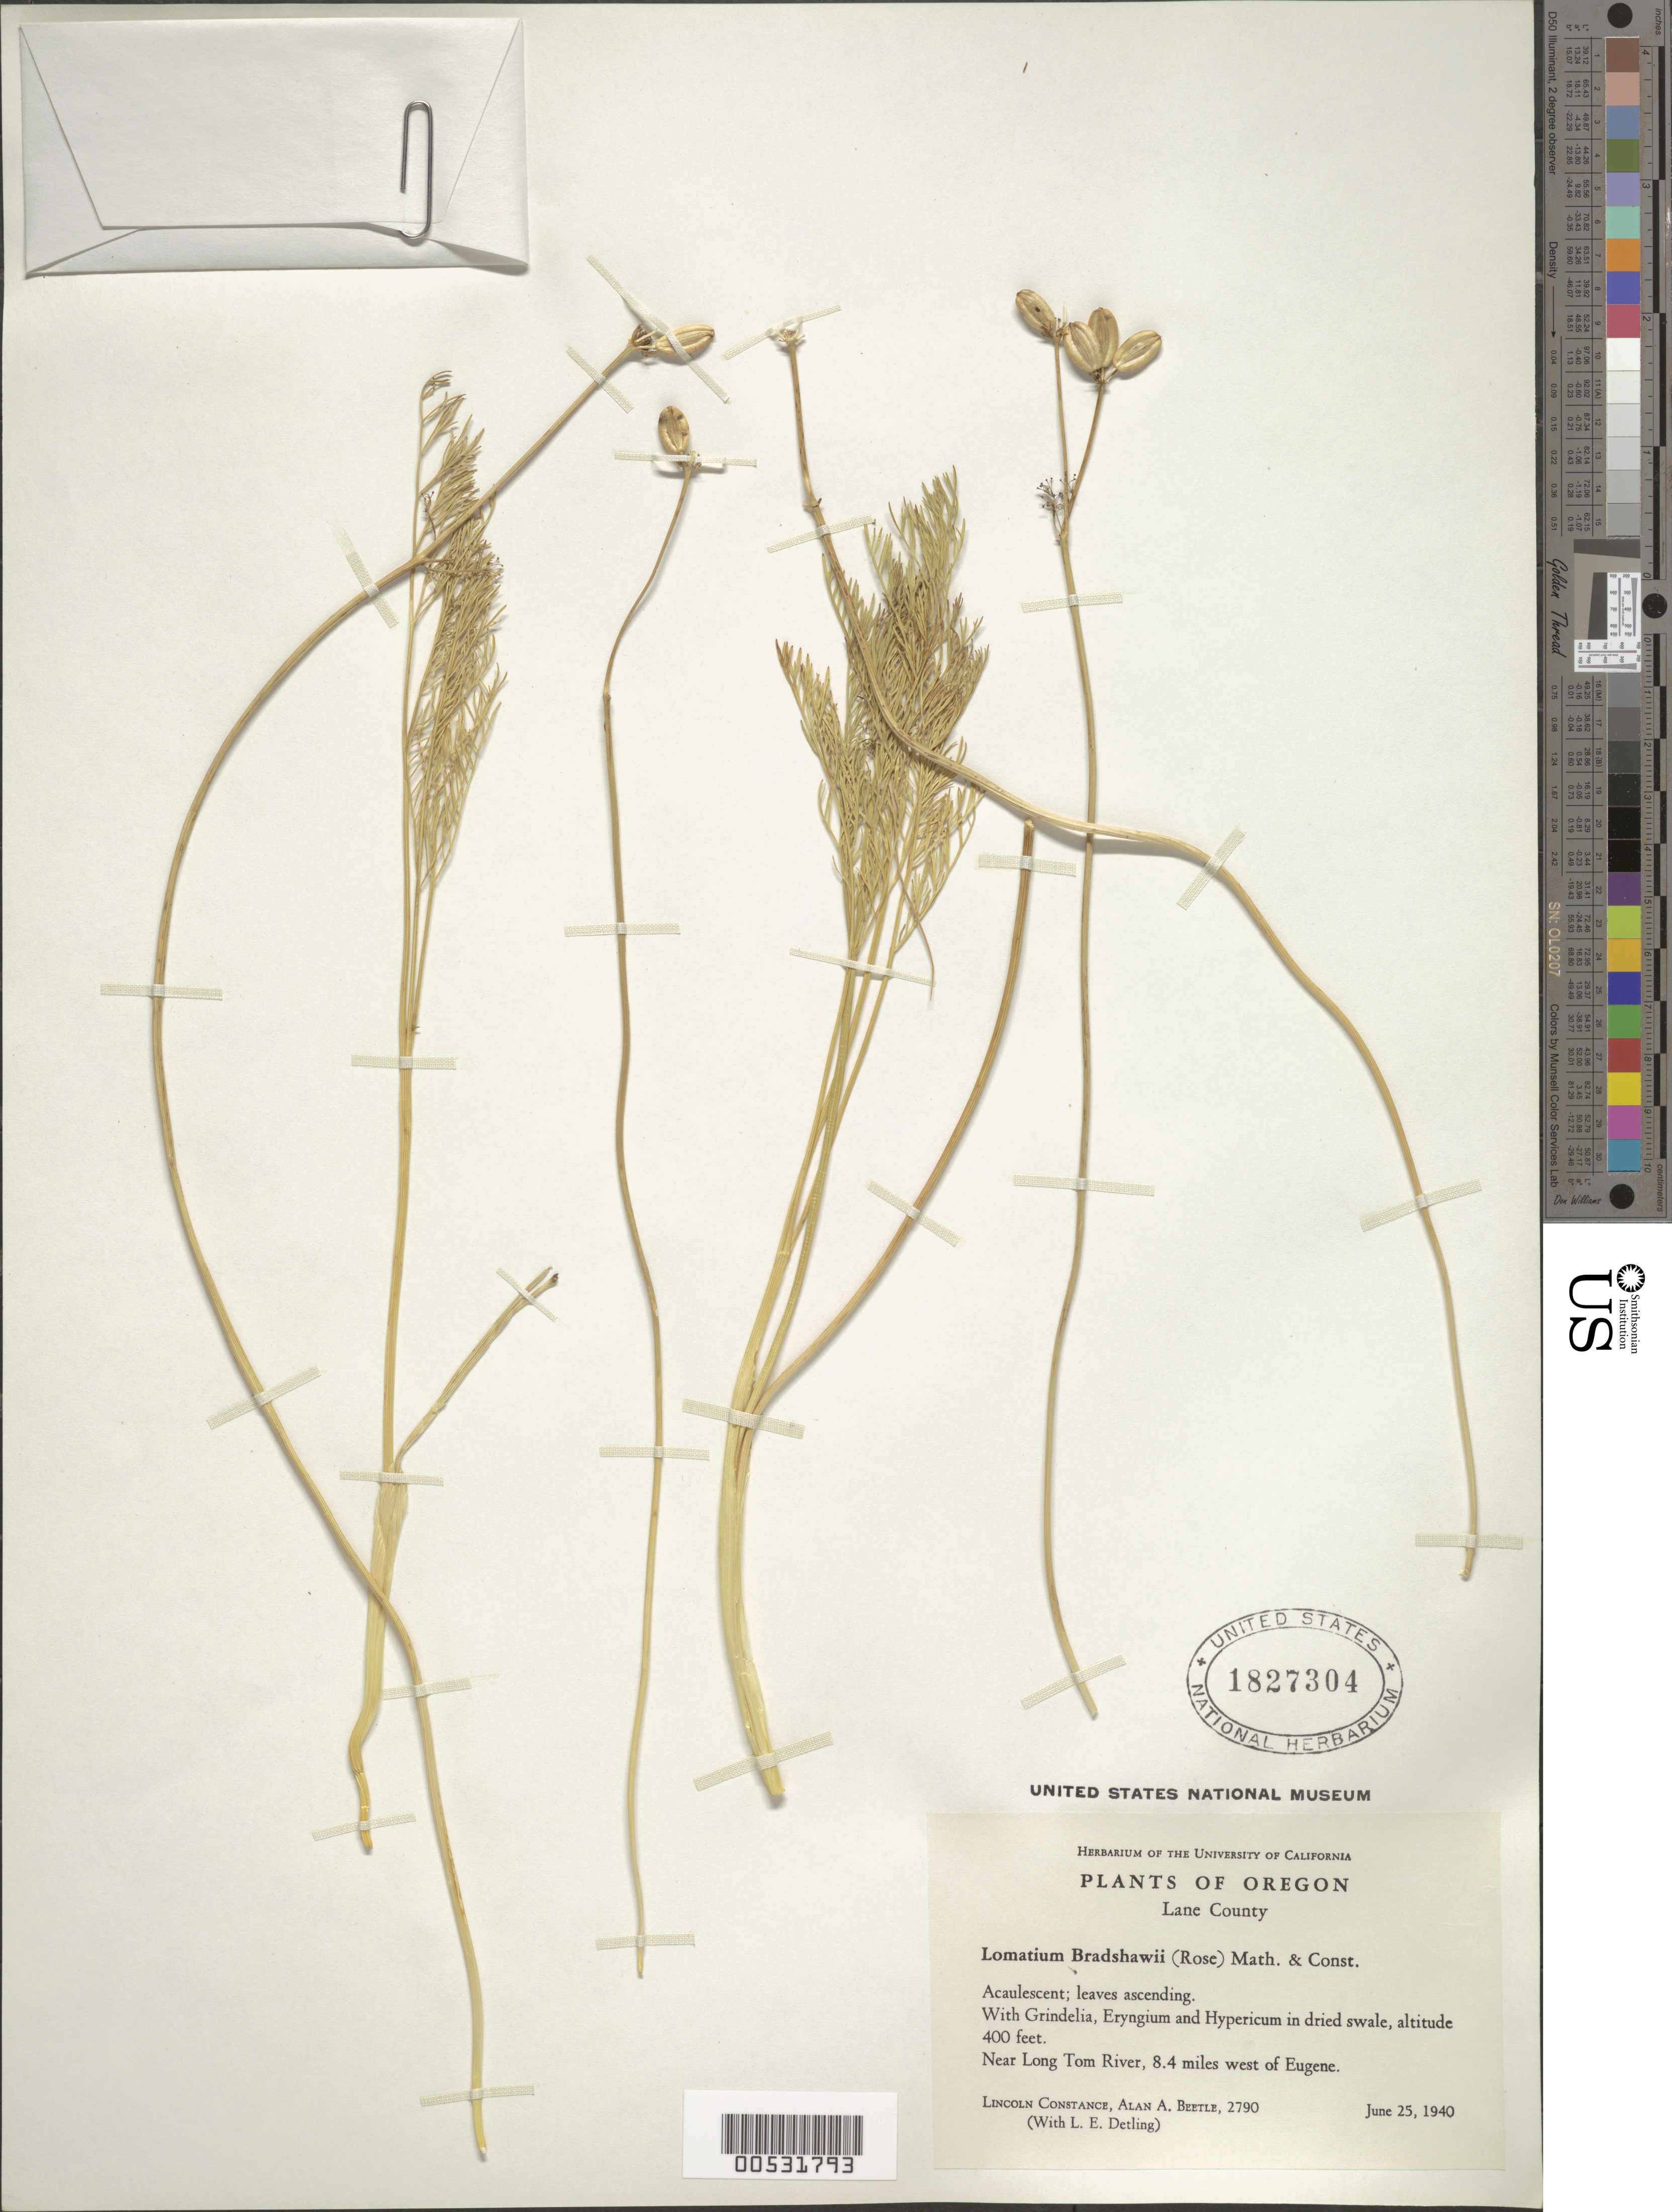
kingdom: Plantae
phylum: Tracheophyta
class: Magnoliopsida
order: Apiales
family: Apiaceae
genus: Lomatium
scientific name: Lomatium bradshawii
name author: (Rose) Math. & Const.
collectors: L. Constance, A. A. Beetle & L. E. Detling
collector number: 2790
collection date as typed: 25 Jun 1940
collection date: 1940-06-25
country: United States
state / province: Oregon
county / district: Lane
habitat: With Grindelia, Eryngium, and Hypericum in dried swale.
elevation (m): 121.9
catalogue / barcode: US 1827304